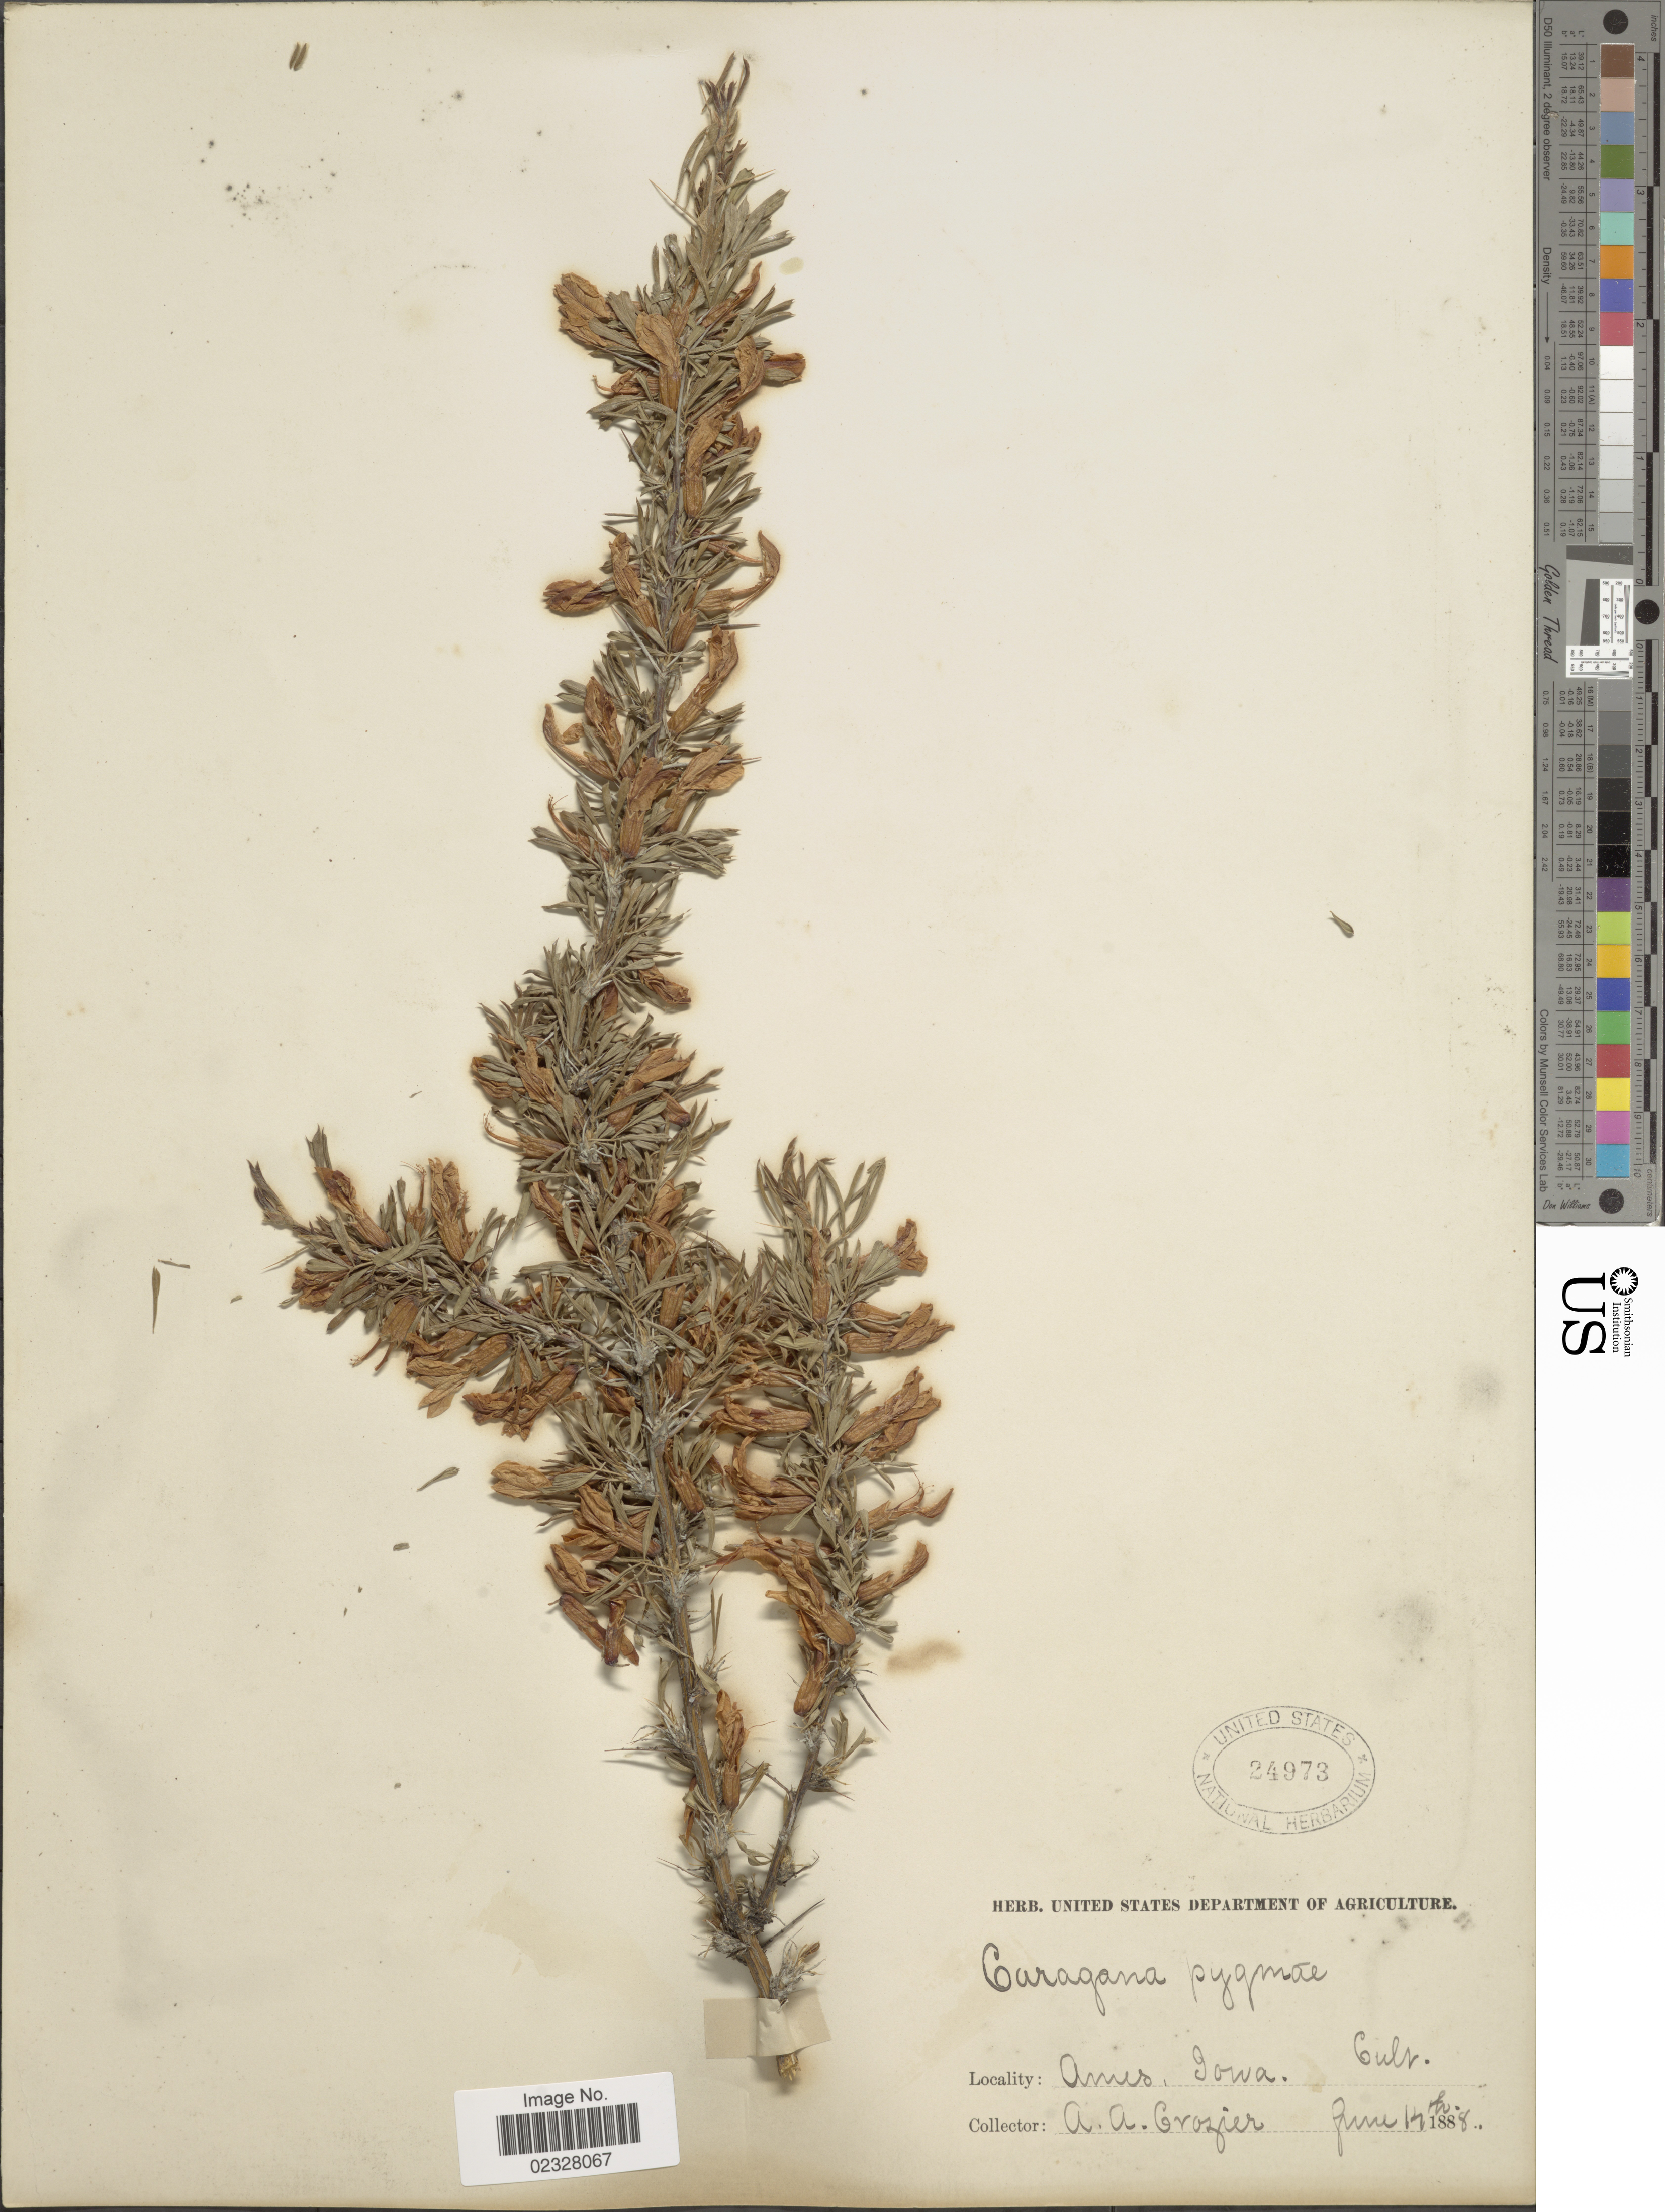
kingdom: Plantae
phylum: Tracheophyta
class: Magnoliopsida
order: Fabales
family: Fabaceae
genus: Caragana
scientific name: Caragana pygmaea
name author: (L.) DC.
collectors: A. Crozier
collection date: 1888-06-14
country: United States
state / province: Iowa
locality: Ames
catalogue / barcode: US 24973